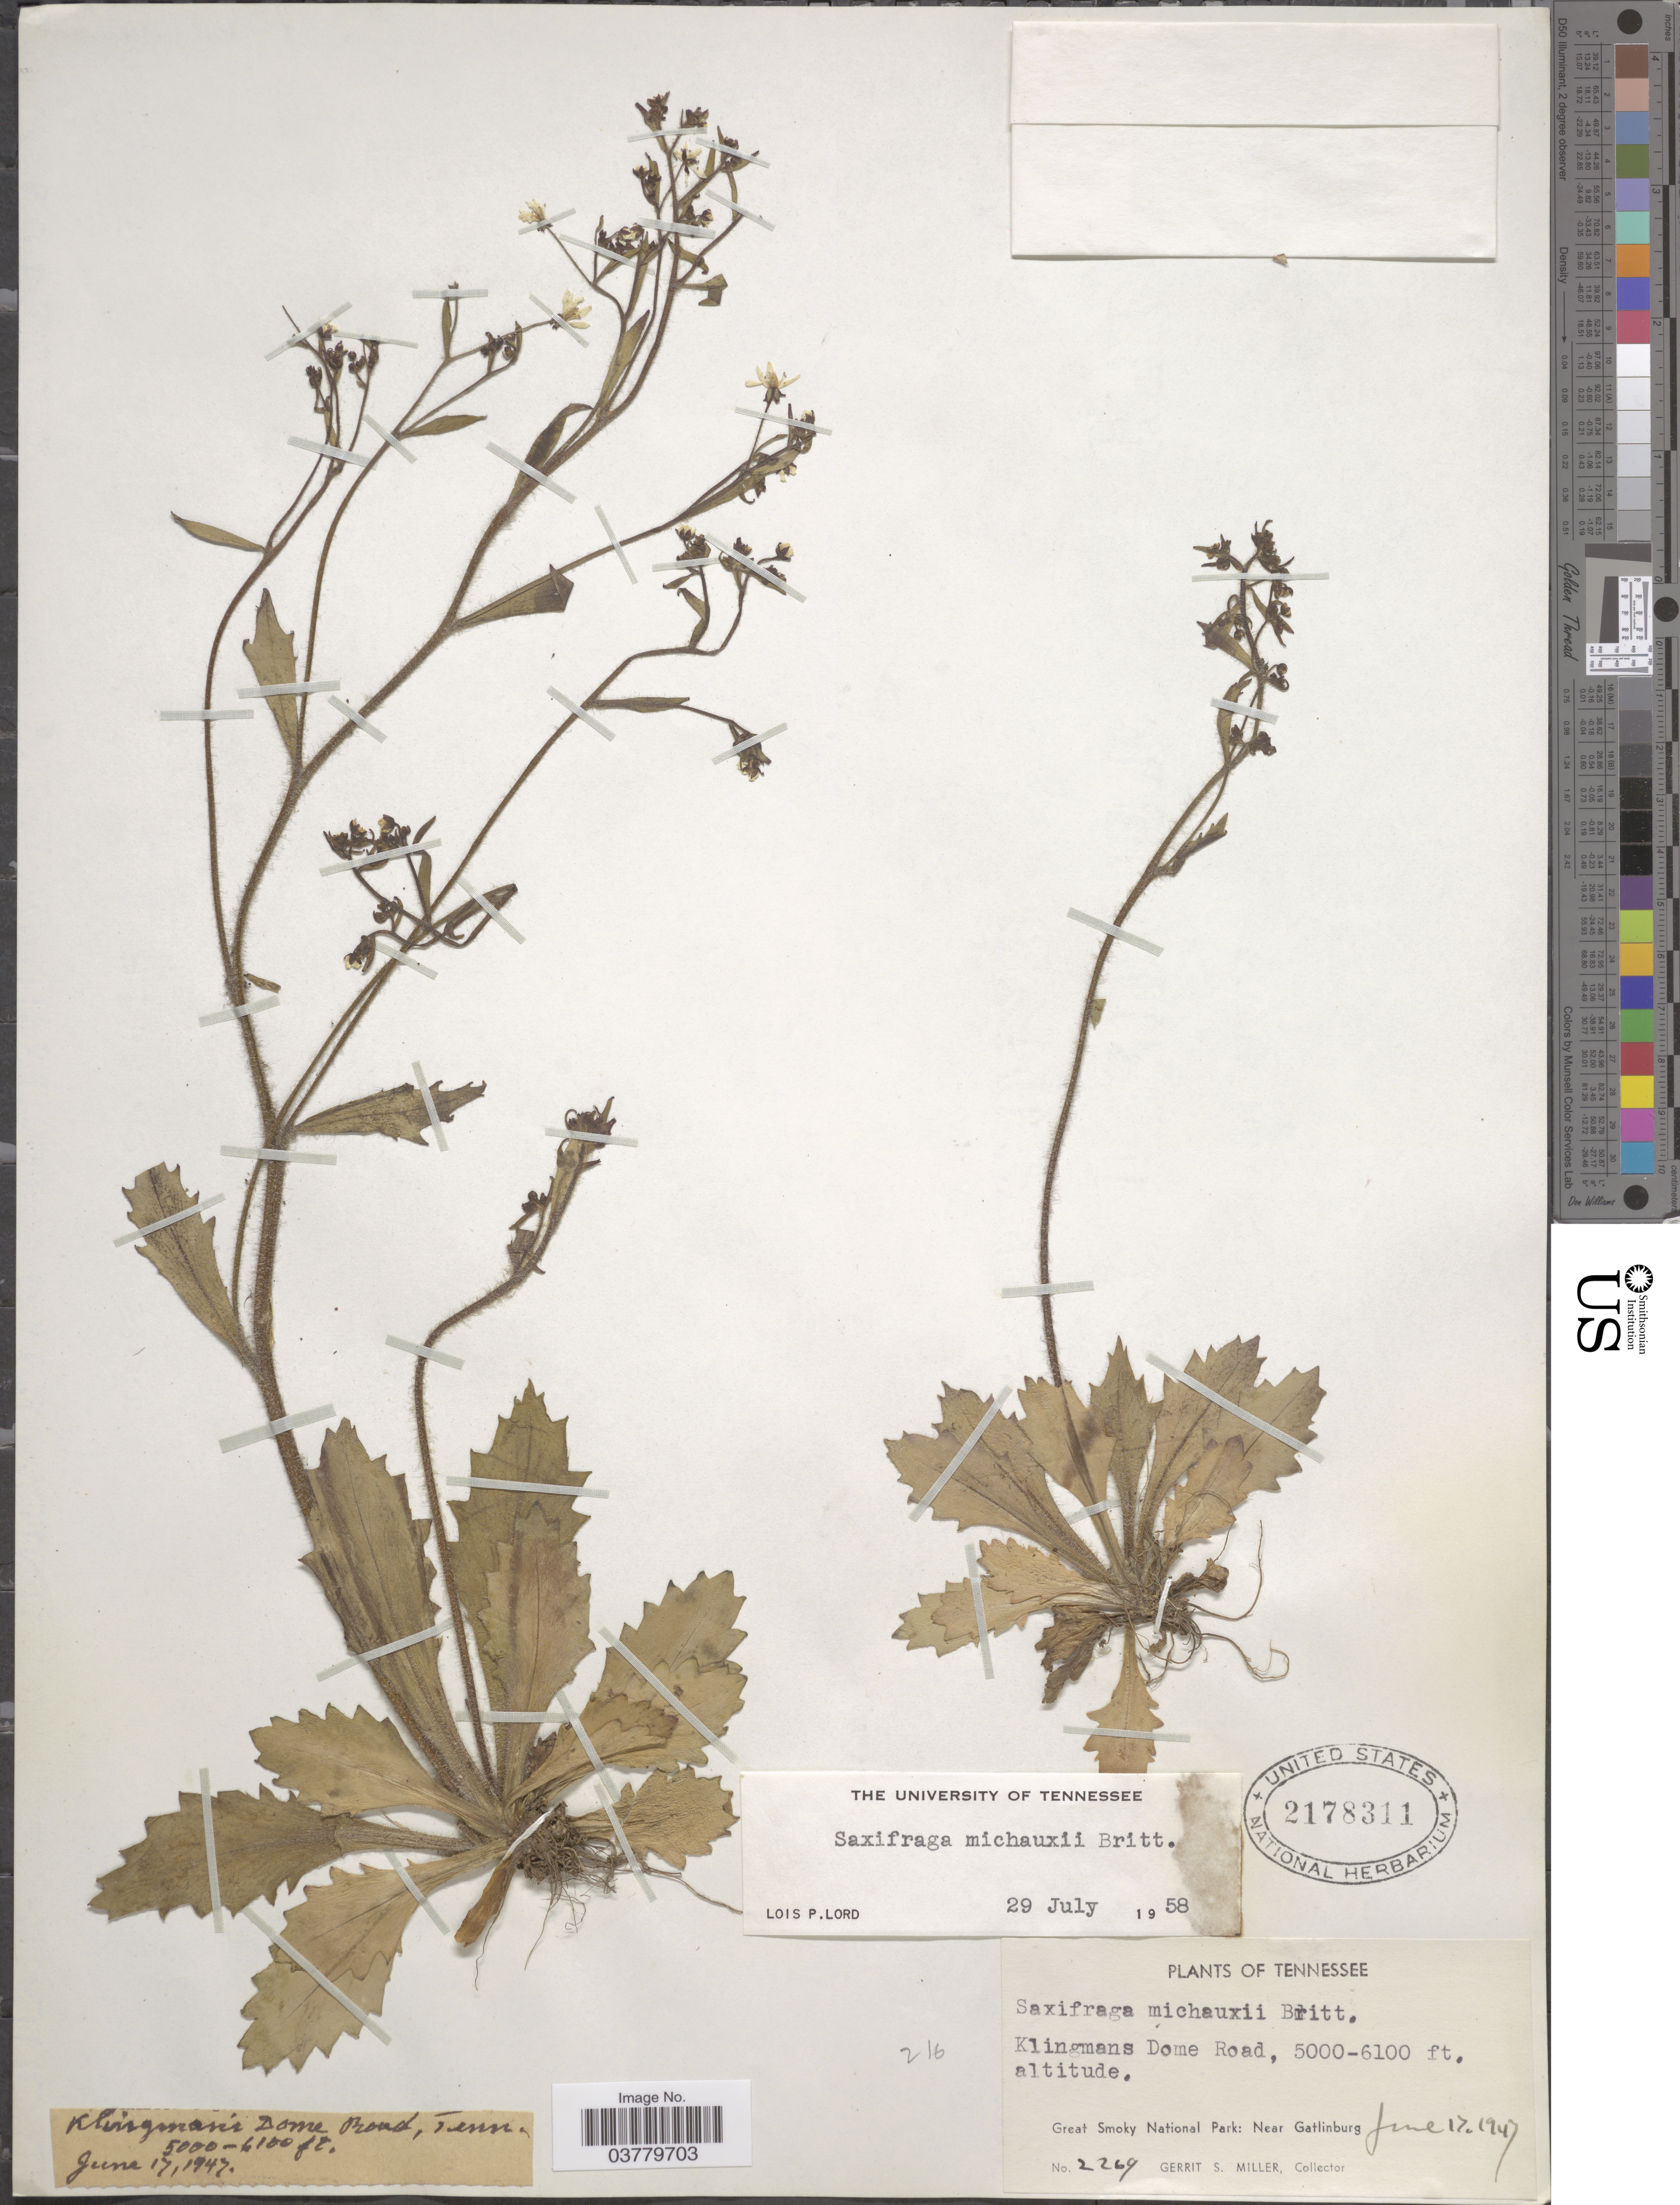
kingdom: Plantae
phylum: Tracheophyta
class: Magnoliopsida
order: Saxifragales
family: Saxifragaceae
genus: Micranthes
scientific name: Micranthes petiolaris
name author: (Raf.) Bush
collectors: G. S. Miller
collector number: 2269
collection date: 1947-06-17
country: United States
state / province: Tennessee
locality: Klingmans Dome Road. Great Smoky National Park: Near Gatlinburg.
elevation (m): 1524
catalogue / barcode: US 2178311